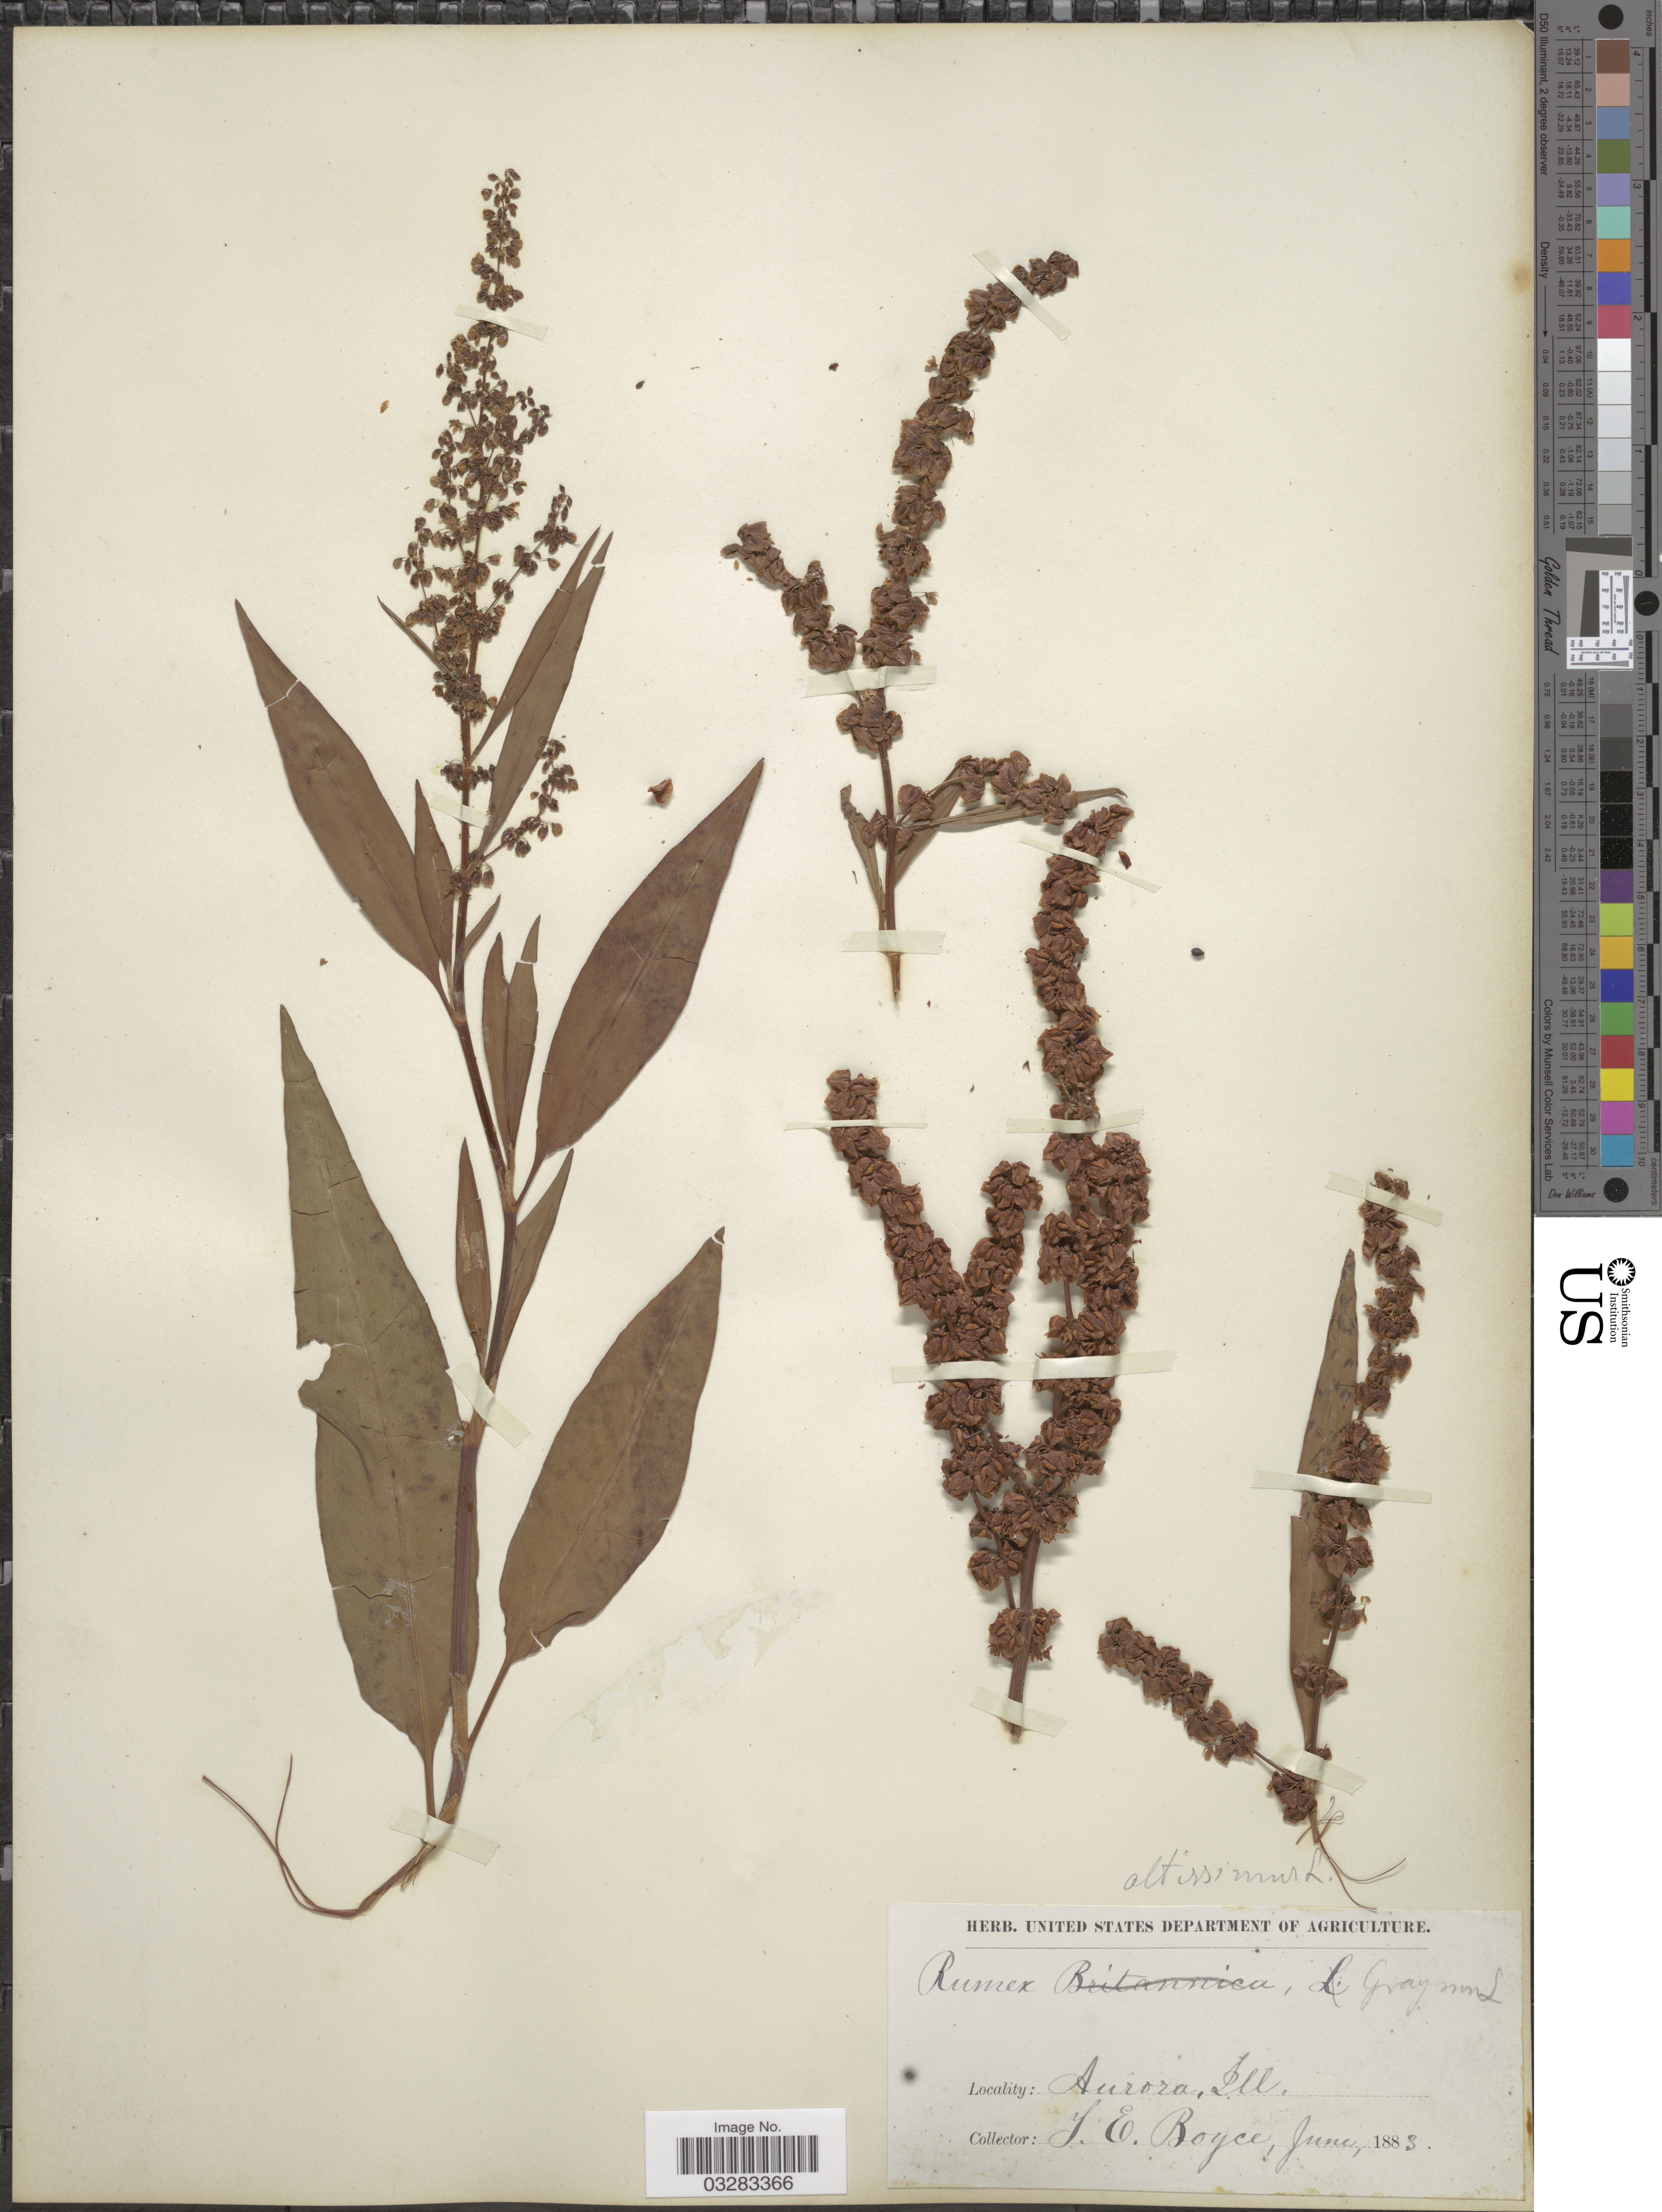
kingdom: Plantae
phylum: Tracheophyta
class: Magnoliopsida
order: Caryophyllales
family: Polygonaceae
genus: Rumex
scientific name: Rumex altissimus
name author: Alph. Wood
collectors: Y. Boyce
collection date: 1883-06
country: United States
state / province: Illinois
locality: Aurora.